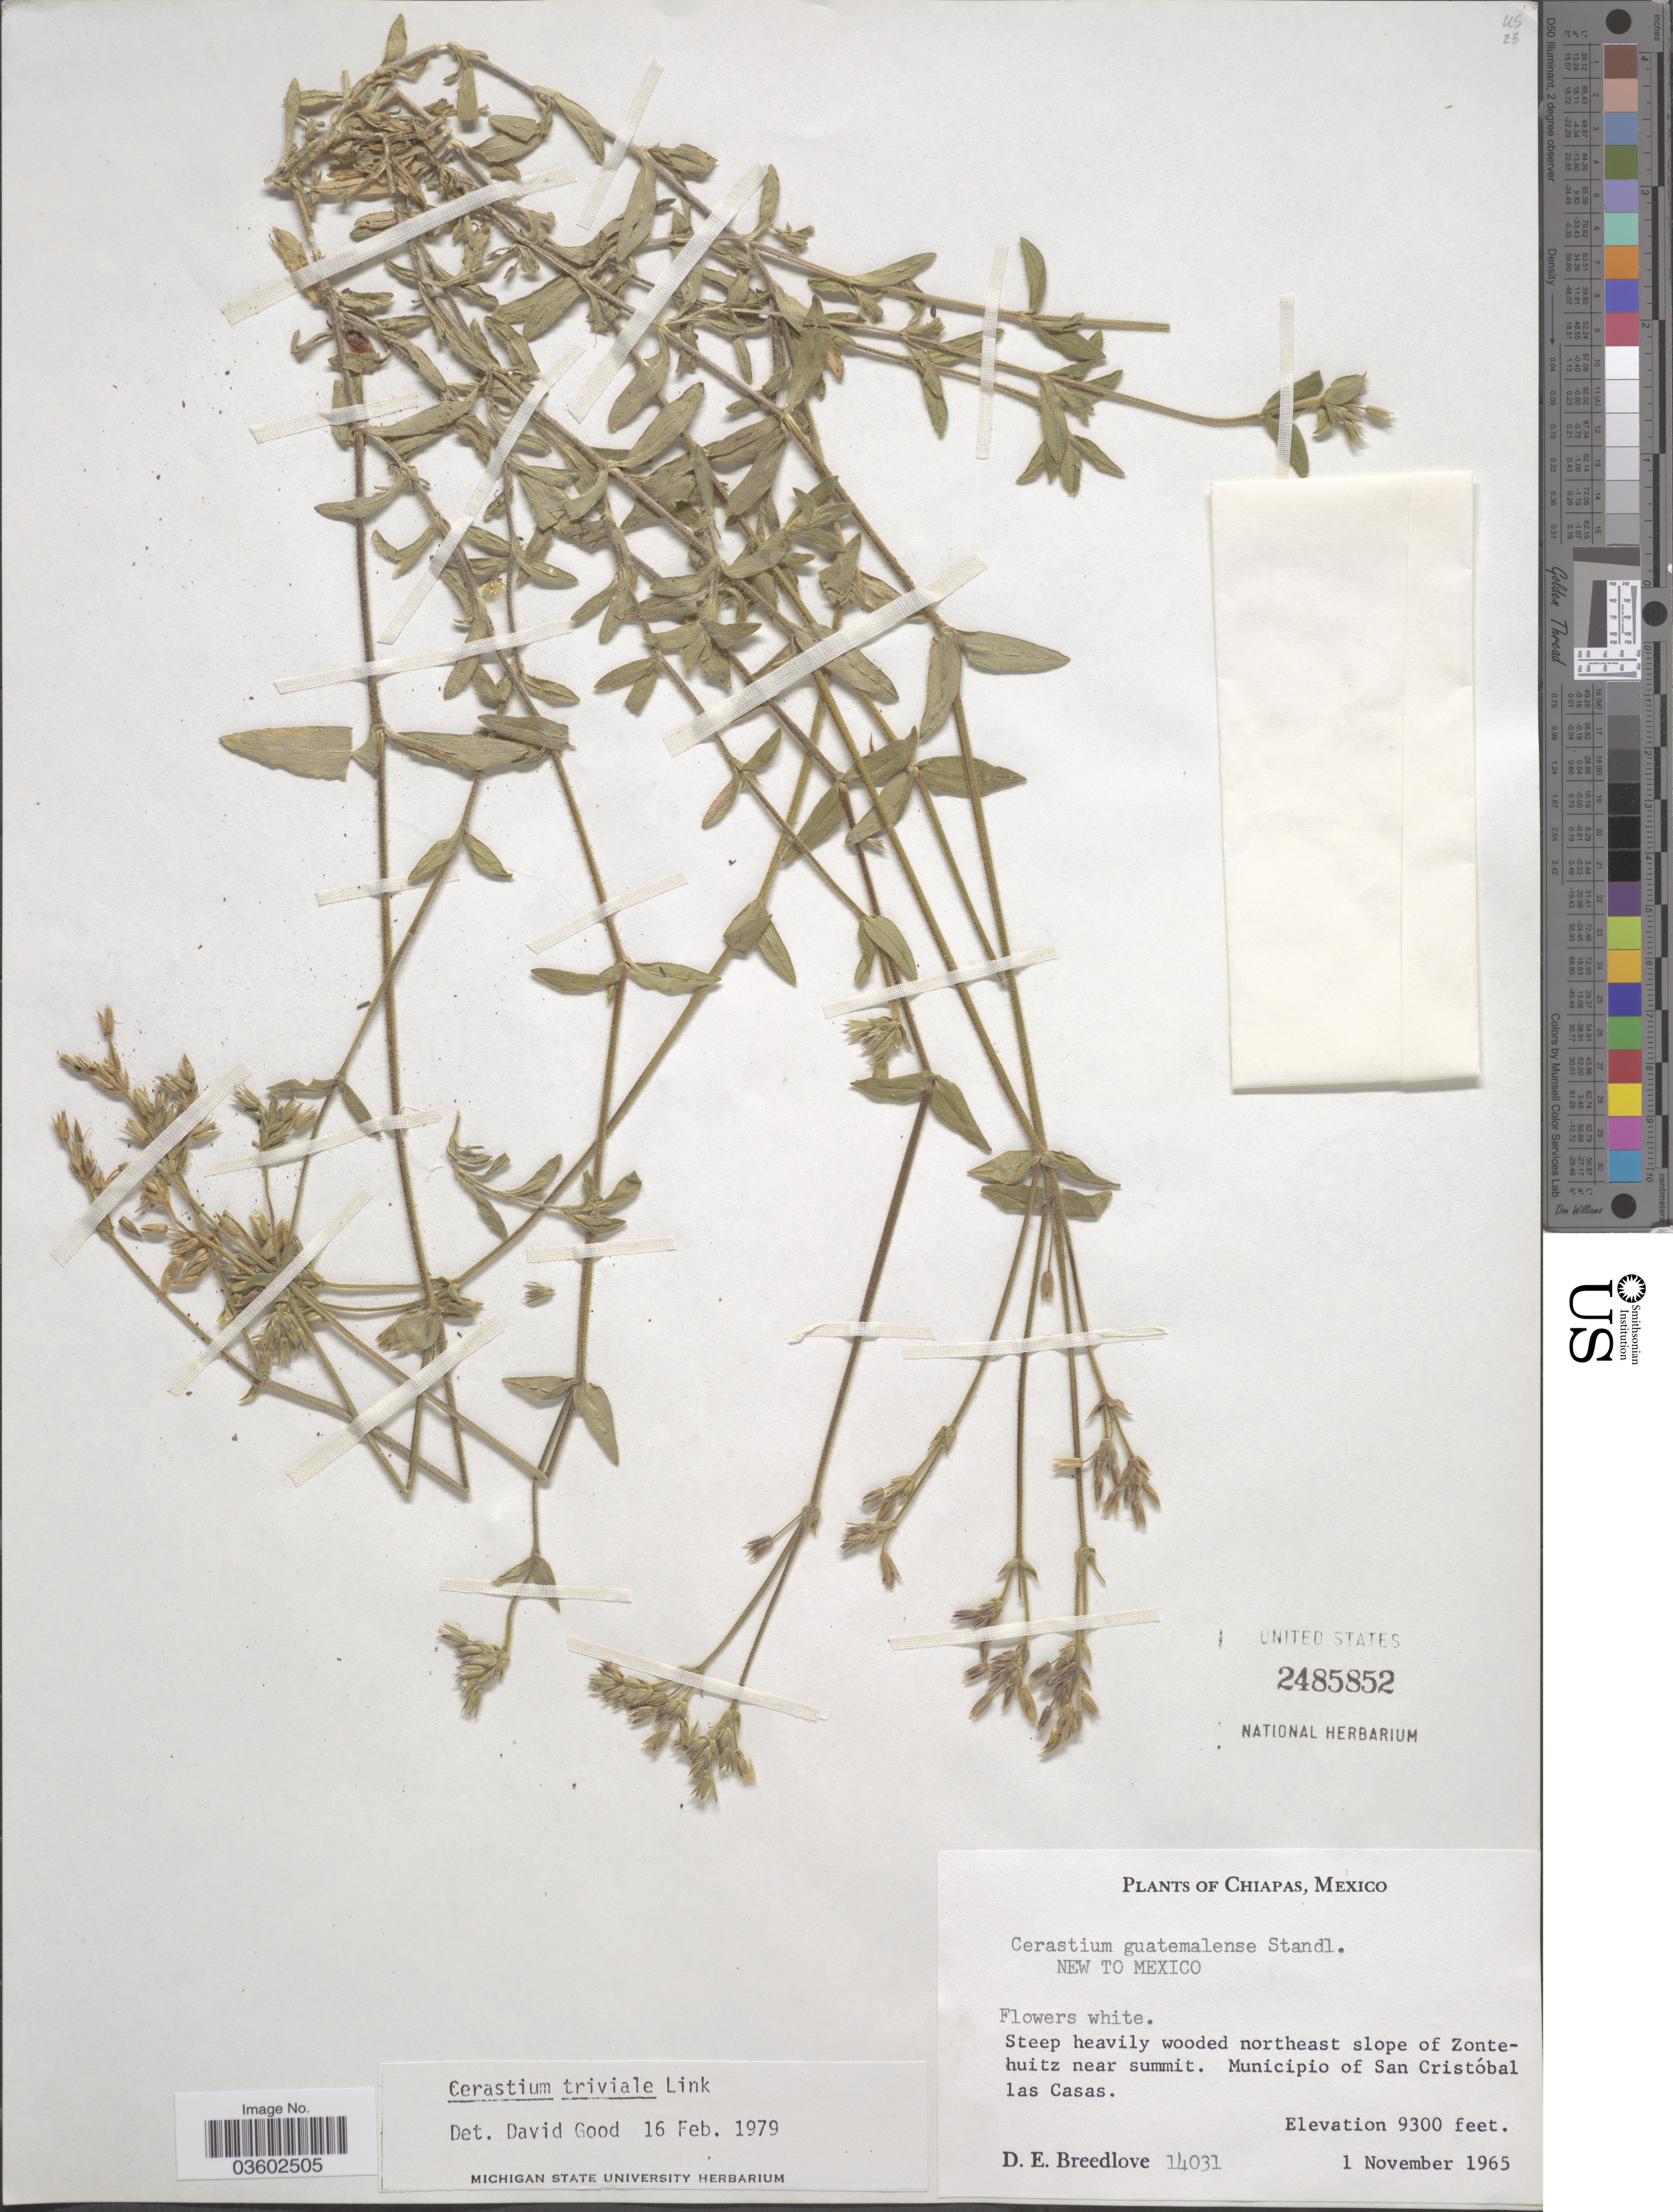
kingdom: Plantae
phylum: Tracheophyta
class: Magnoliopsida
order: Caryophyllales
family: Caryophyllaceae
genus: Cerastium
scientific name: Cerastium triviale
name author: Link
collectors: D. E. Breedlove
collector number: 14031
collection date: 1965-11-01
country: Mexico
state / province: Chiapas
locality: Steep heavily wooded northeast slope of Zontehuitz near summit. Municipio of San Cristóbal las Casas.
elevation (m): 2835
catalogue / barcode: US 2485852